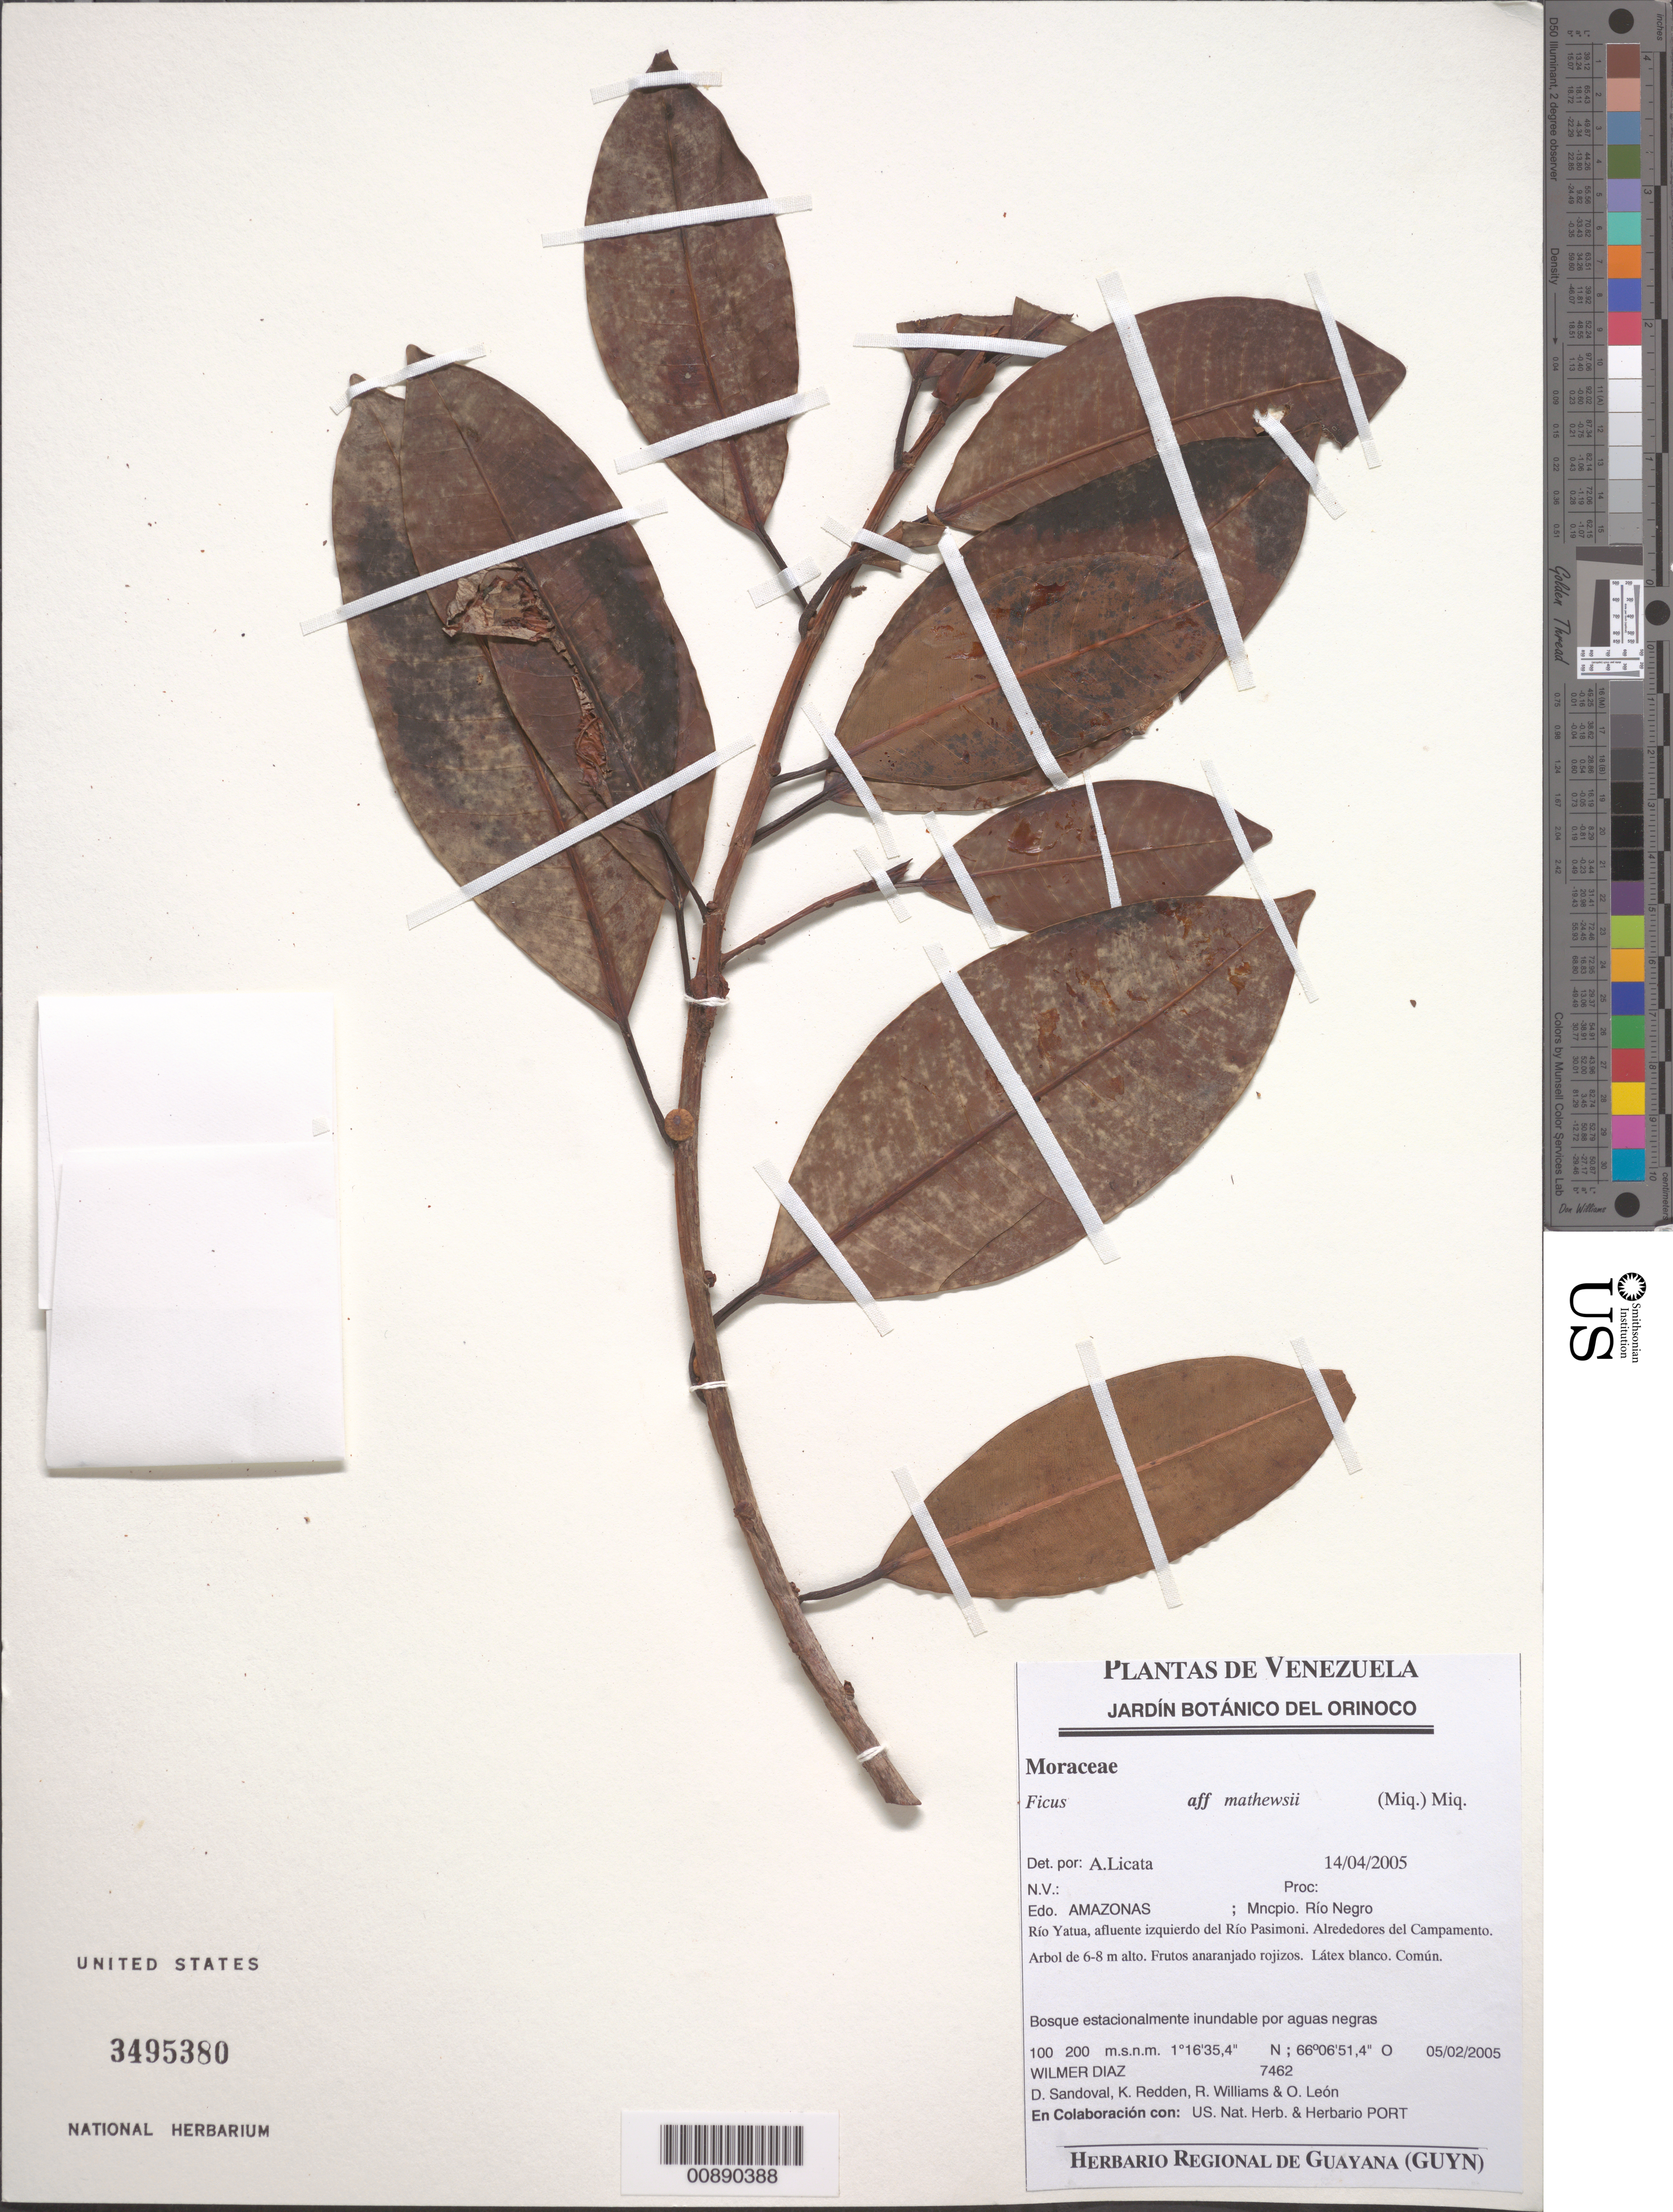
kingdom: Plantae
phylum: Tracheophyta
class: Magnoliopsida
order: Rosales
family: Moraceae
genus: Ficus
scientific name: Ficus mathewsii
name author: (Miq.) Miq.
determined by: Licata, A., (PORT), Univ. Nac. Exp. de los Llanos Ezequiel Zamora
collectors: W. Díaz P., D. Sandoval, K. M. Redden, R. Williams & O. León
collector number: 7462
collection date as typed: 5-Feb-05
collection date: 2005-02-05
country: Venezuela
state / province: Amazonas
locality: Mun. Río Negro, Río Yatua, afluente del Río Pasimoni, alrededores Campamento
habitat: Bosque estacionalmente inundable por aguas negras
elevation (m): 100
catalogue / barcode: US 3495380